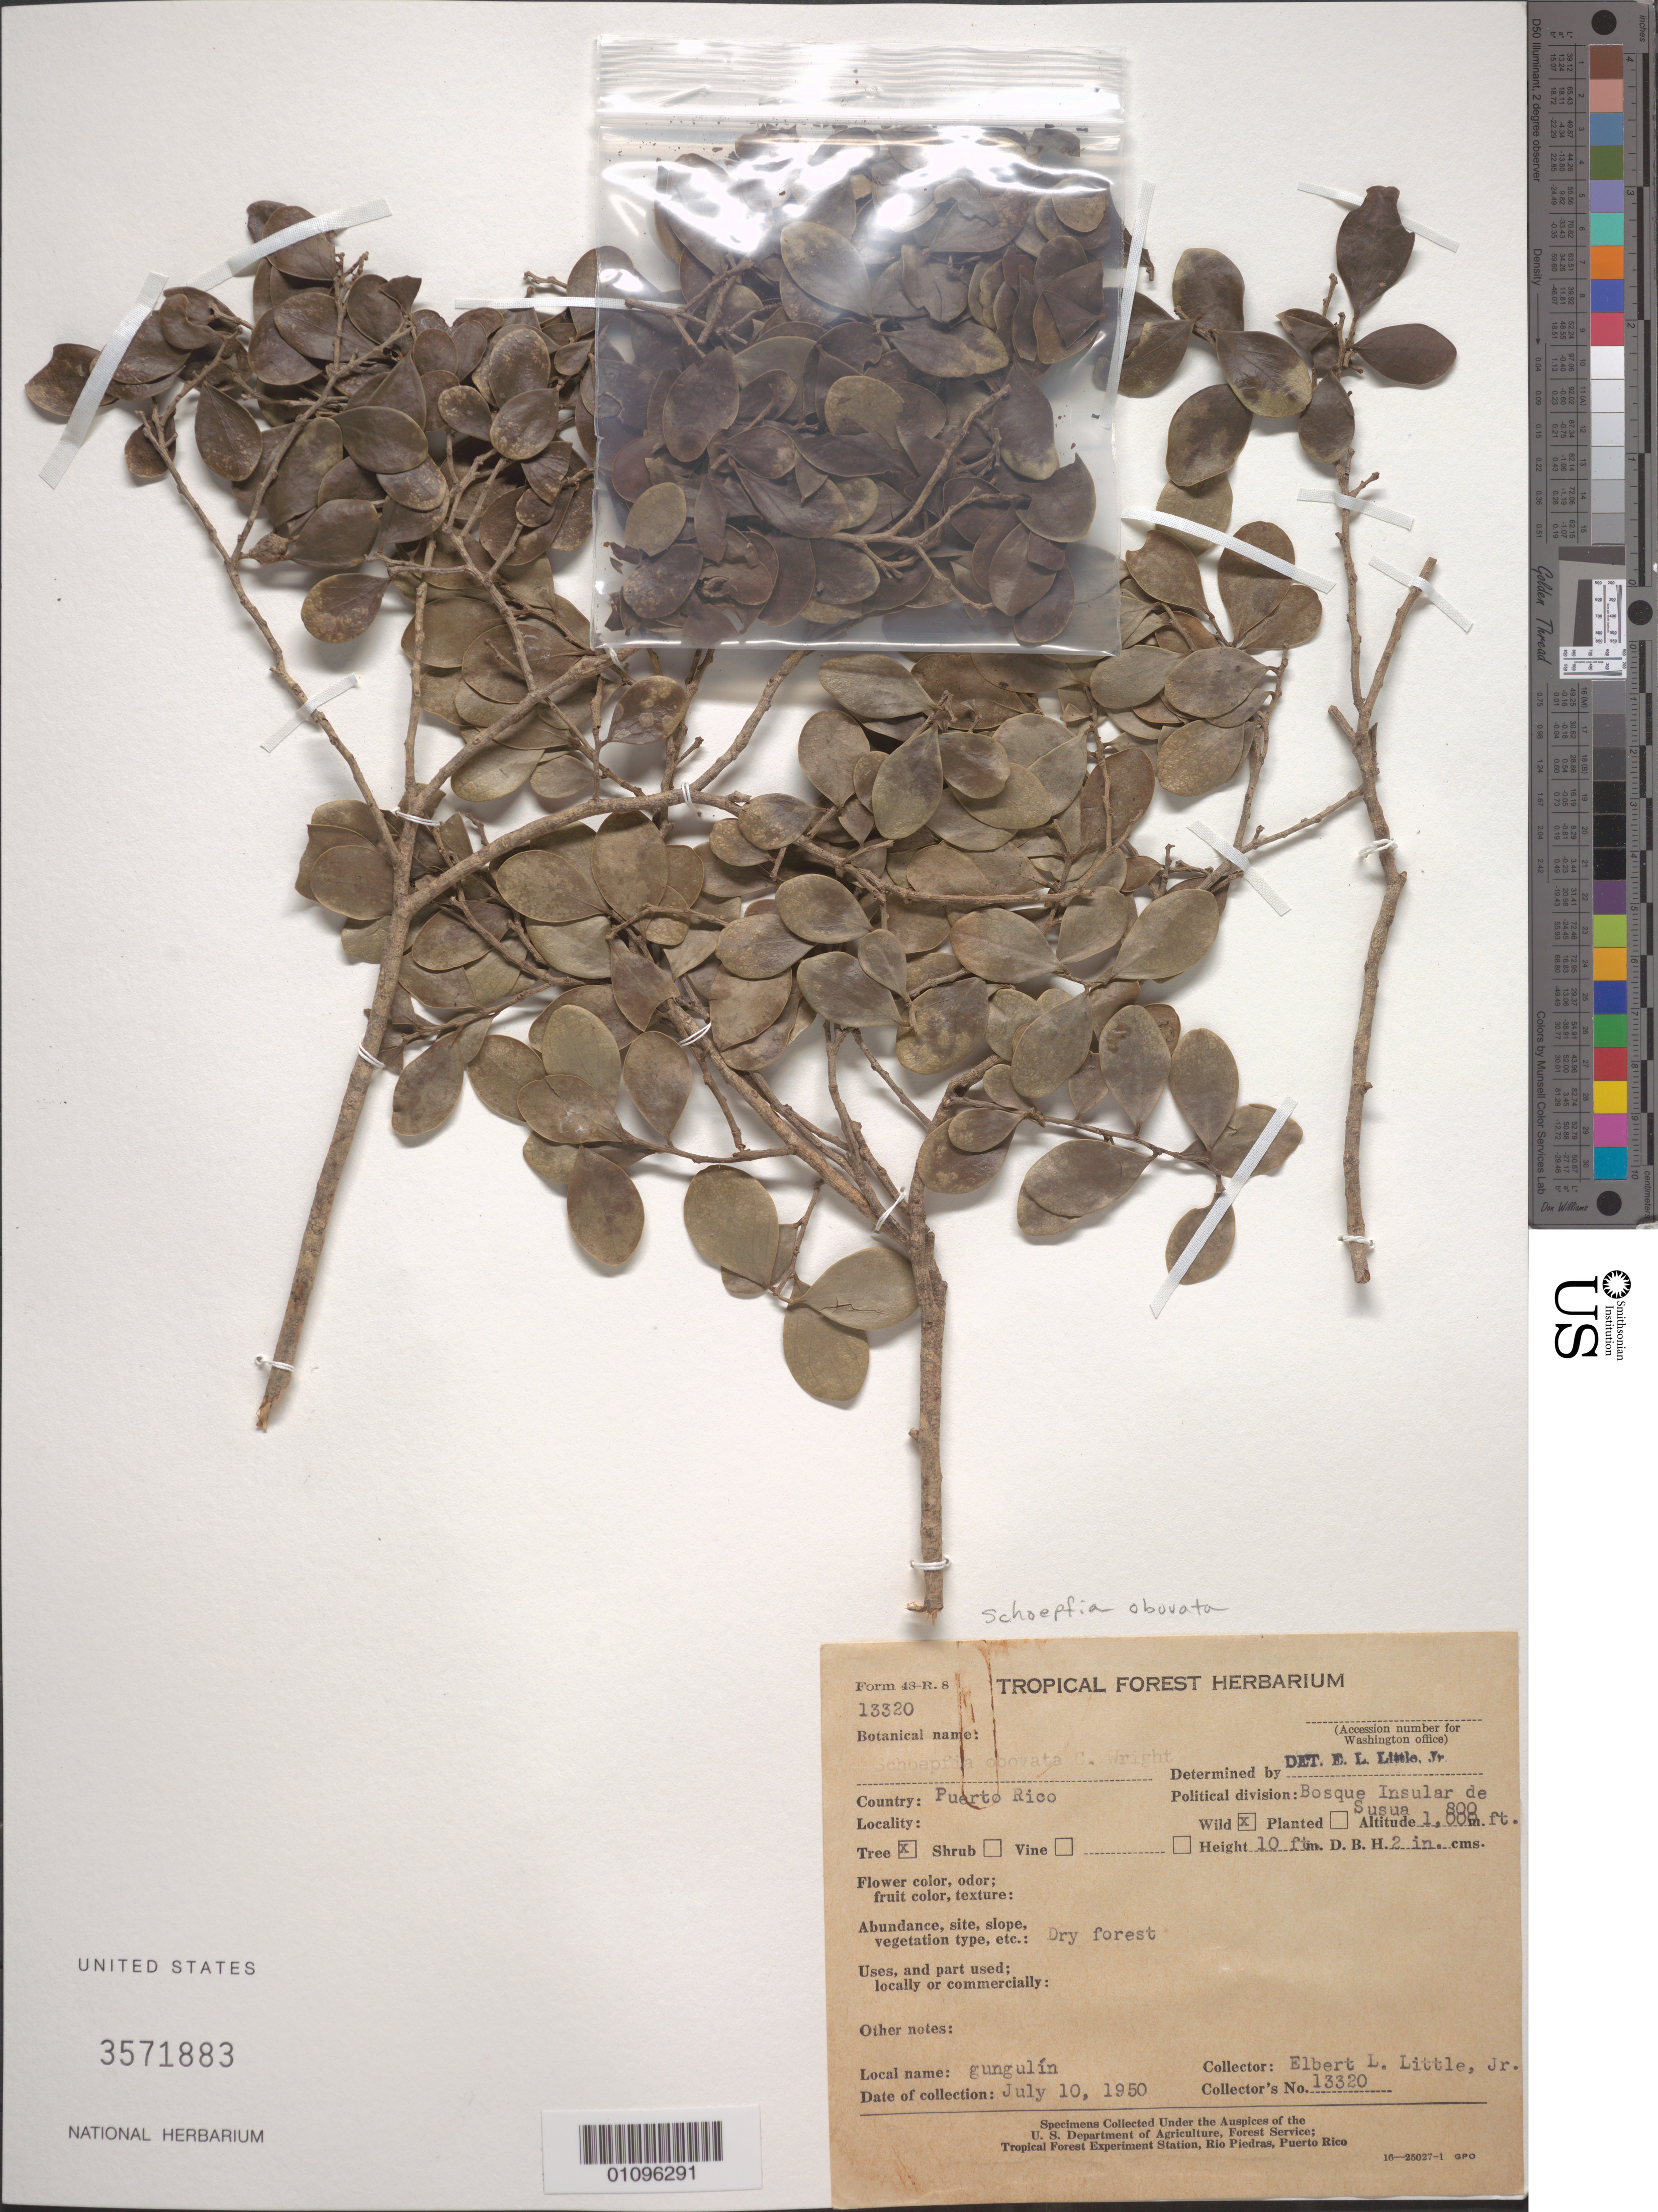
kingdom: Plantae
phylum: Tracheophyta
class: Magnoliopsida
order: Santalales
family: Schoepfiaceae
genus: Schoepfia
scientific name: Schoepfia obovata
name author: C. Wright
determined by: Little, Elbert L., Jr., (FSSR), United States Department of Agriculture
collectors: E. L. Little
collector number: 13320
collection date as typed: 10 Jul 1950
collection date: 1950-07-10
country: Puerto Rico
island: Puerto Rico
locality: Bosque Insular de Susúa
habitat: Dry forest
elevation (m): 244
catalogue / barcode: US 3571883